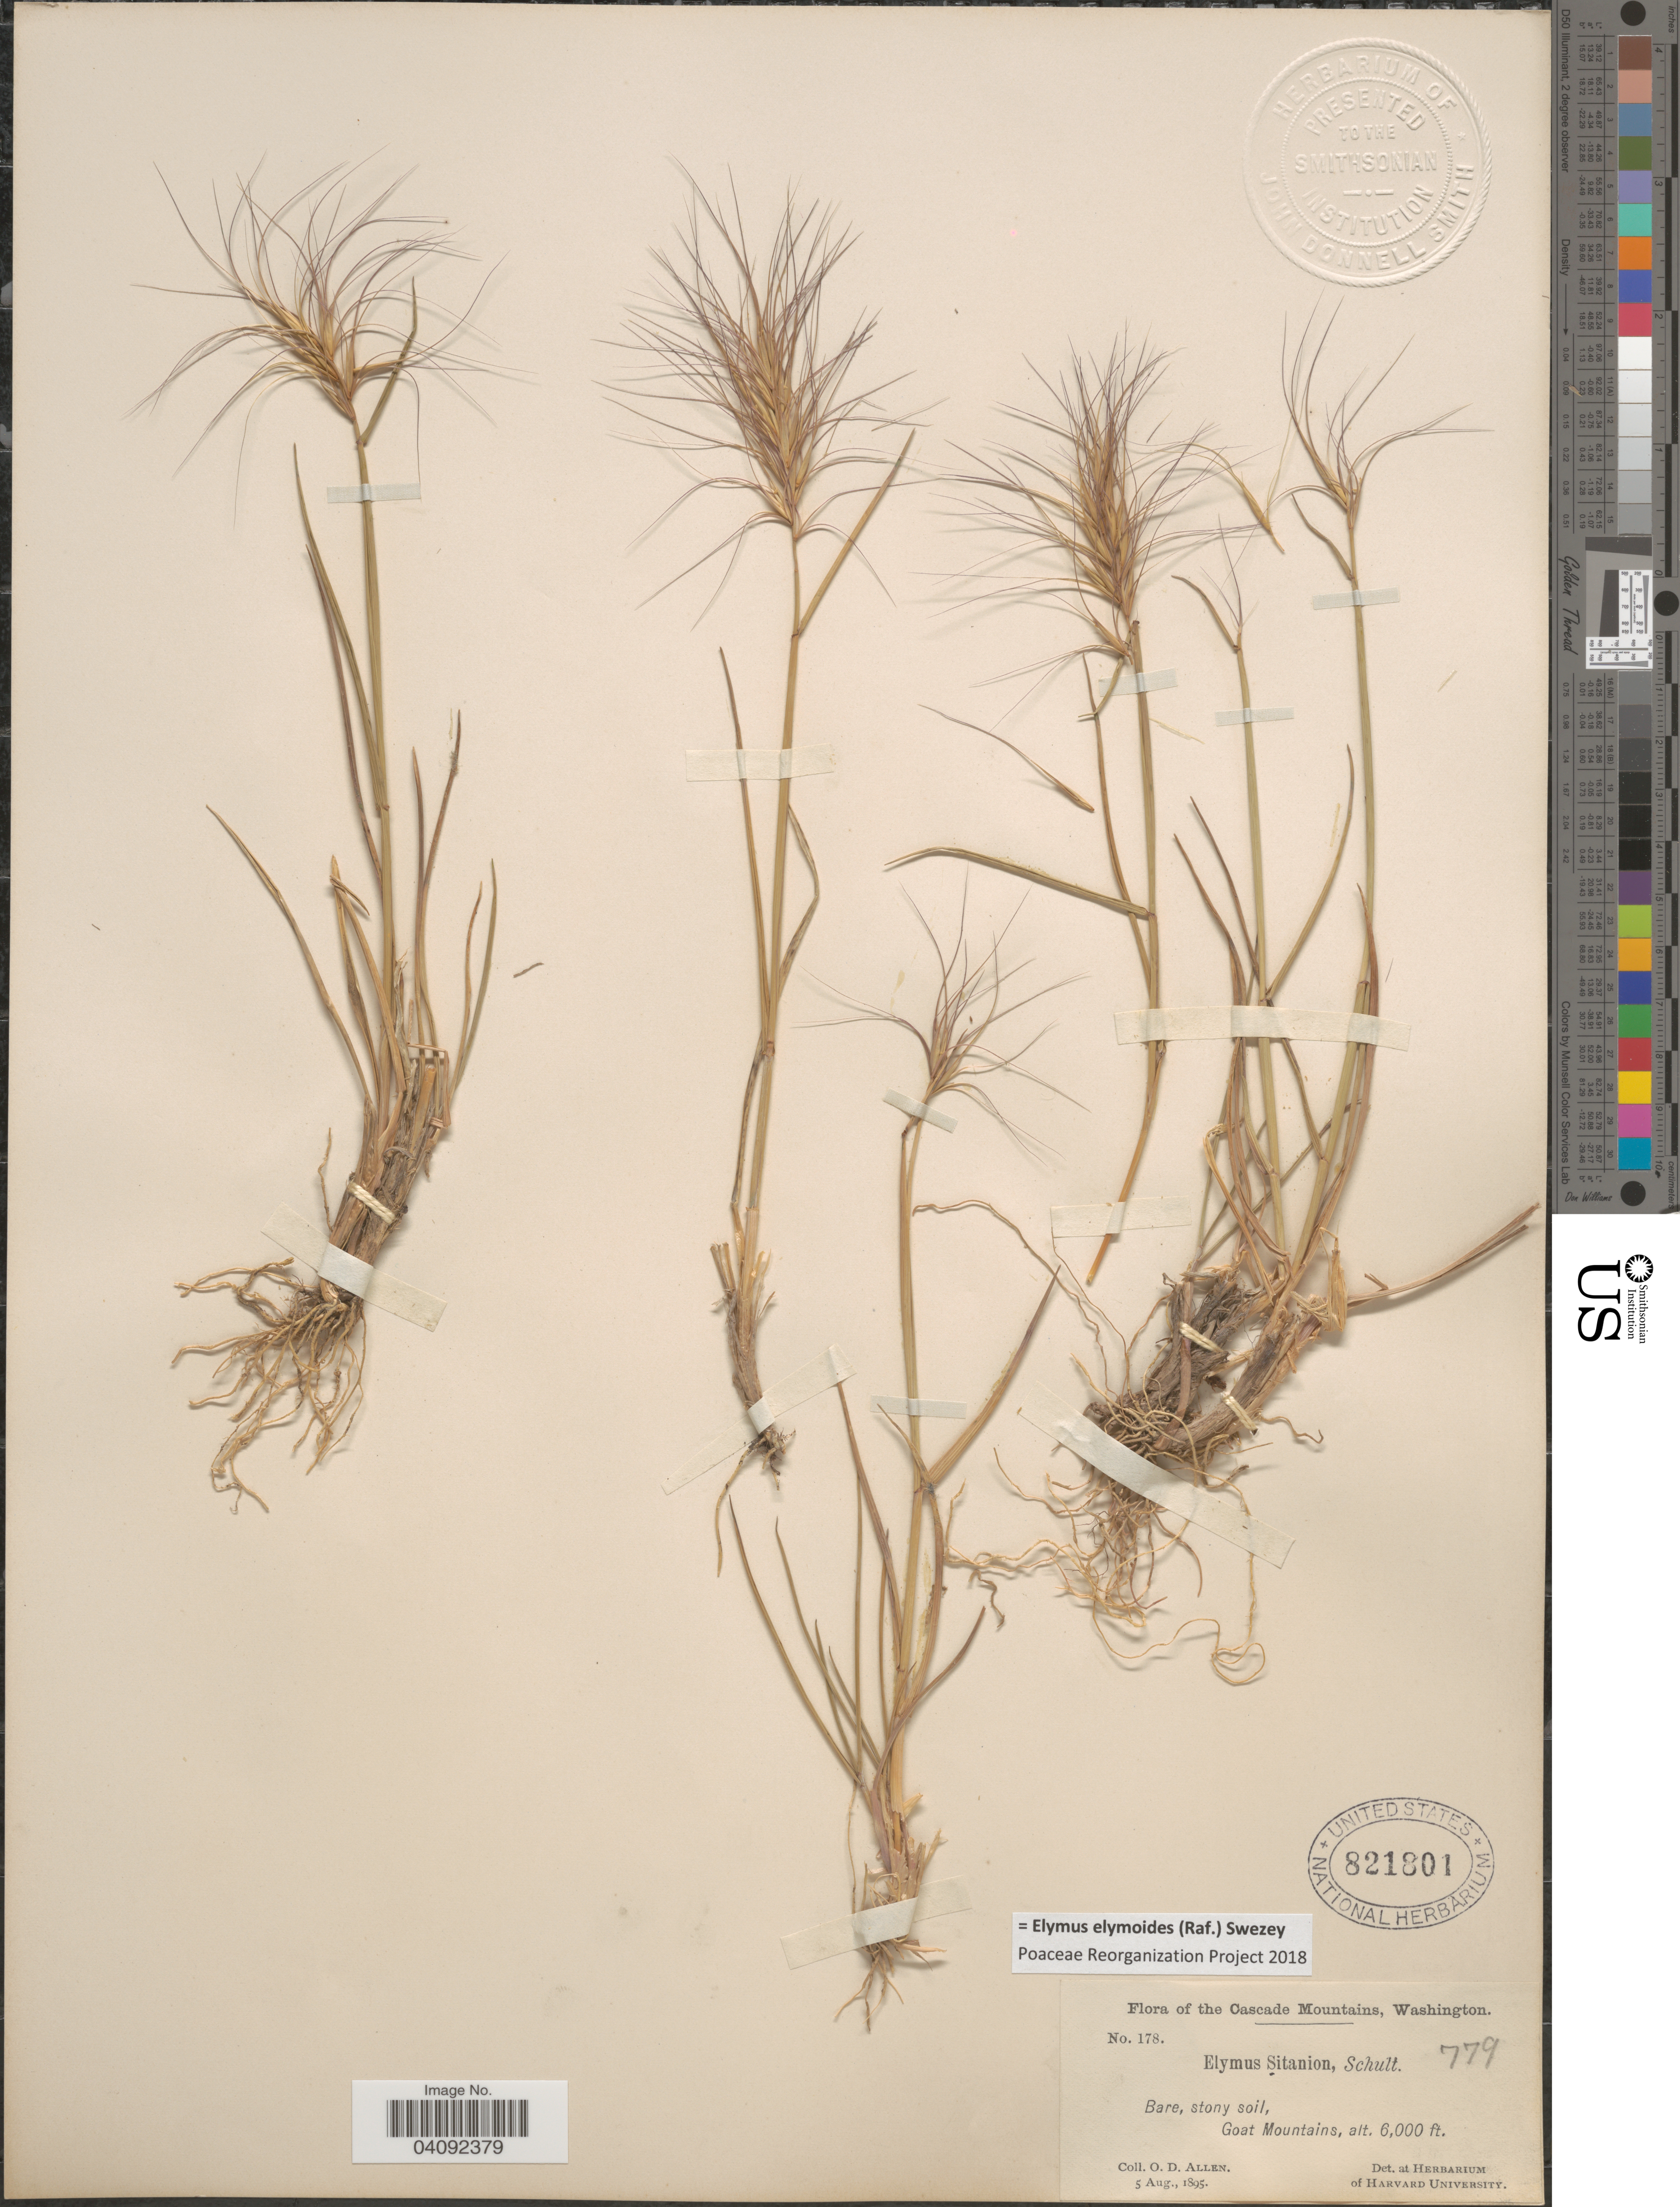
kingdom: Plantae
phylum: Tracheophyta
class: Liliopsida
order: Poales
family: Poaceae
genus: Elymus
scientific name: Elymus elymoides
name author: (Raf.) Swezey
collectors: O. D. Allen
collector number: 178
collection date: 1895-08-05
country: United States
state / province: Washington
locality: Cascade Mountains. Bare, stony soil, Goat Mountains.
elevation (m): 1829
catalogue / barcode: US 821801